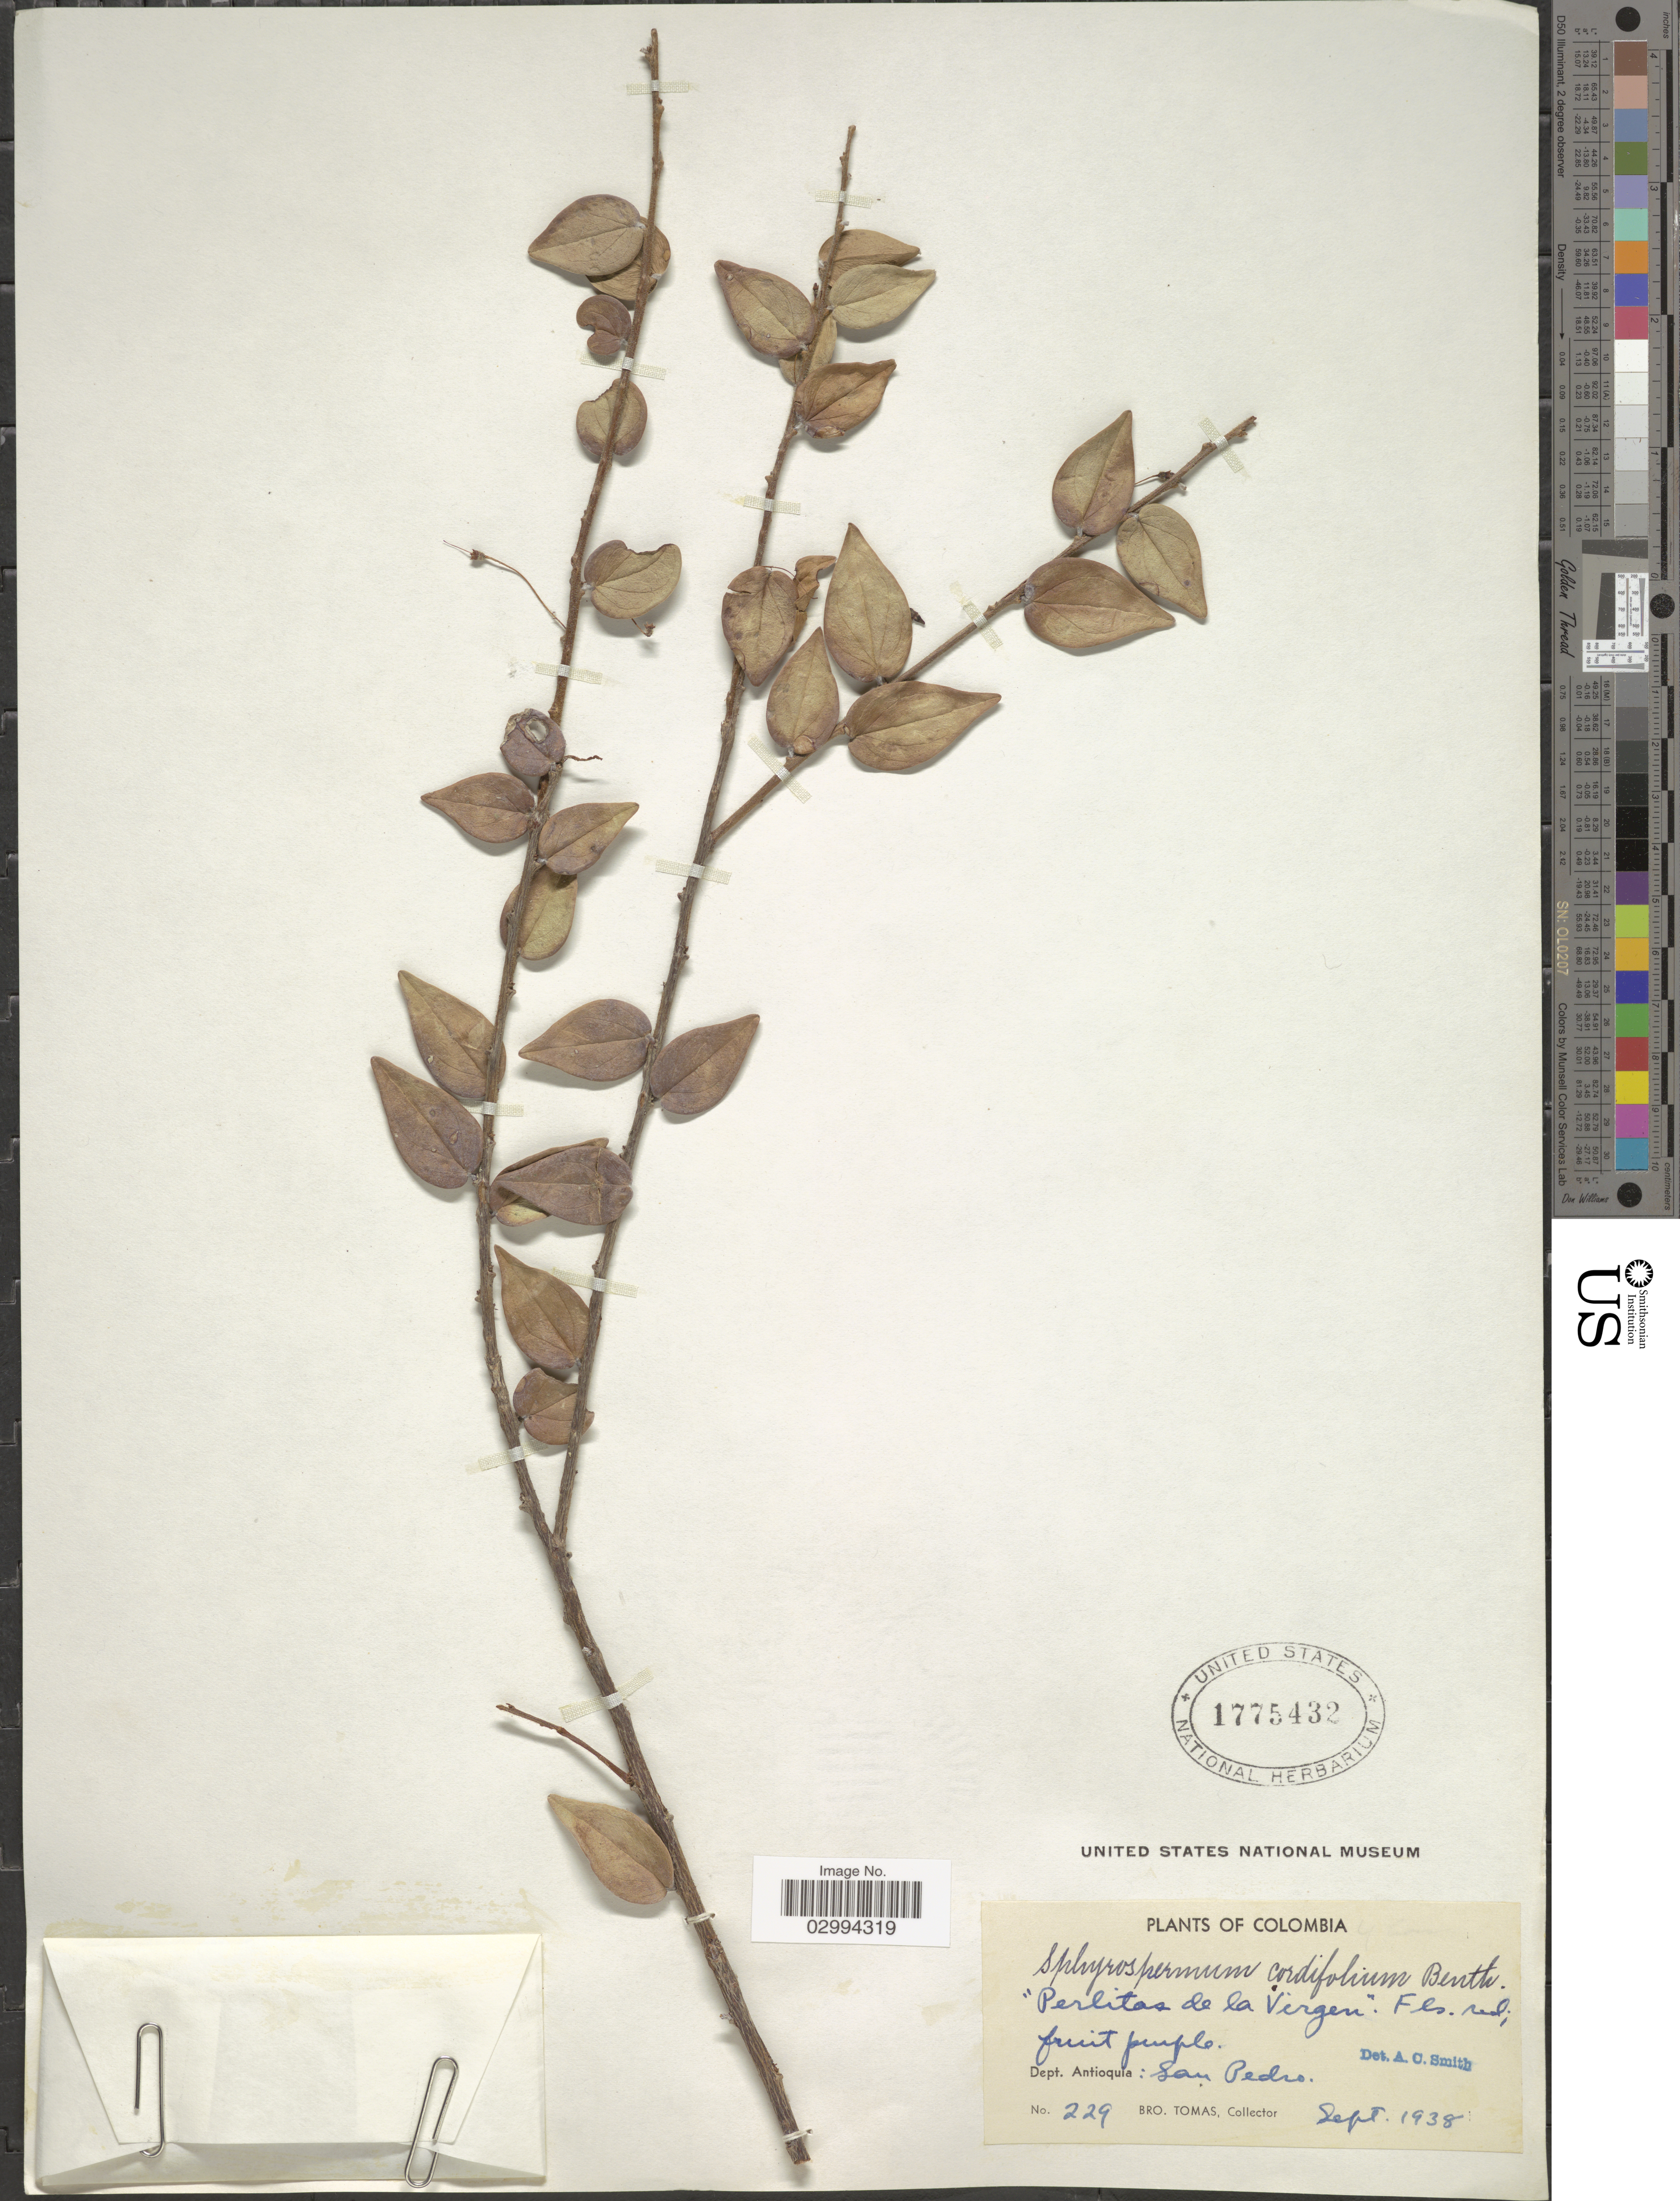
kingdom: Plantae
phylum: Tracheophyta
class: Magnoliopsida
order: Ericales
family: Ericaceae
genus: Sphyrospermum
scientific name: Sphyrospermum cordifolium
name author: Benth.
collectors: B. Tomas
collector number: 229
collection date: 1938-09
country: Colombia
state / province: Antioquia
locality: Dept. Antioquia: San Pedro.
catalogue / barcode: US 1775432